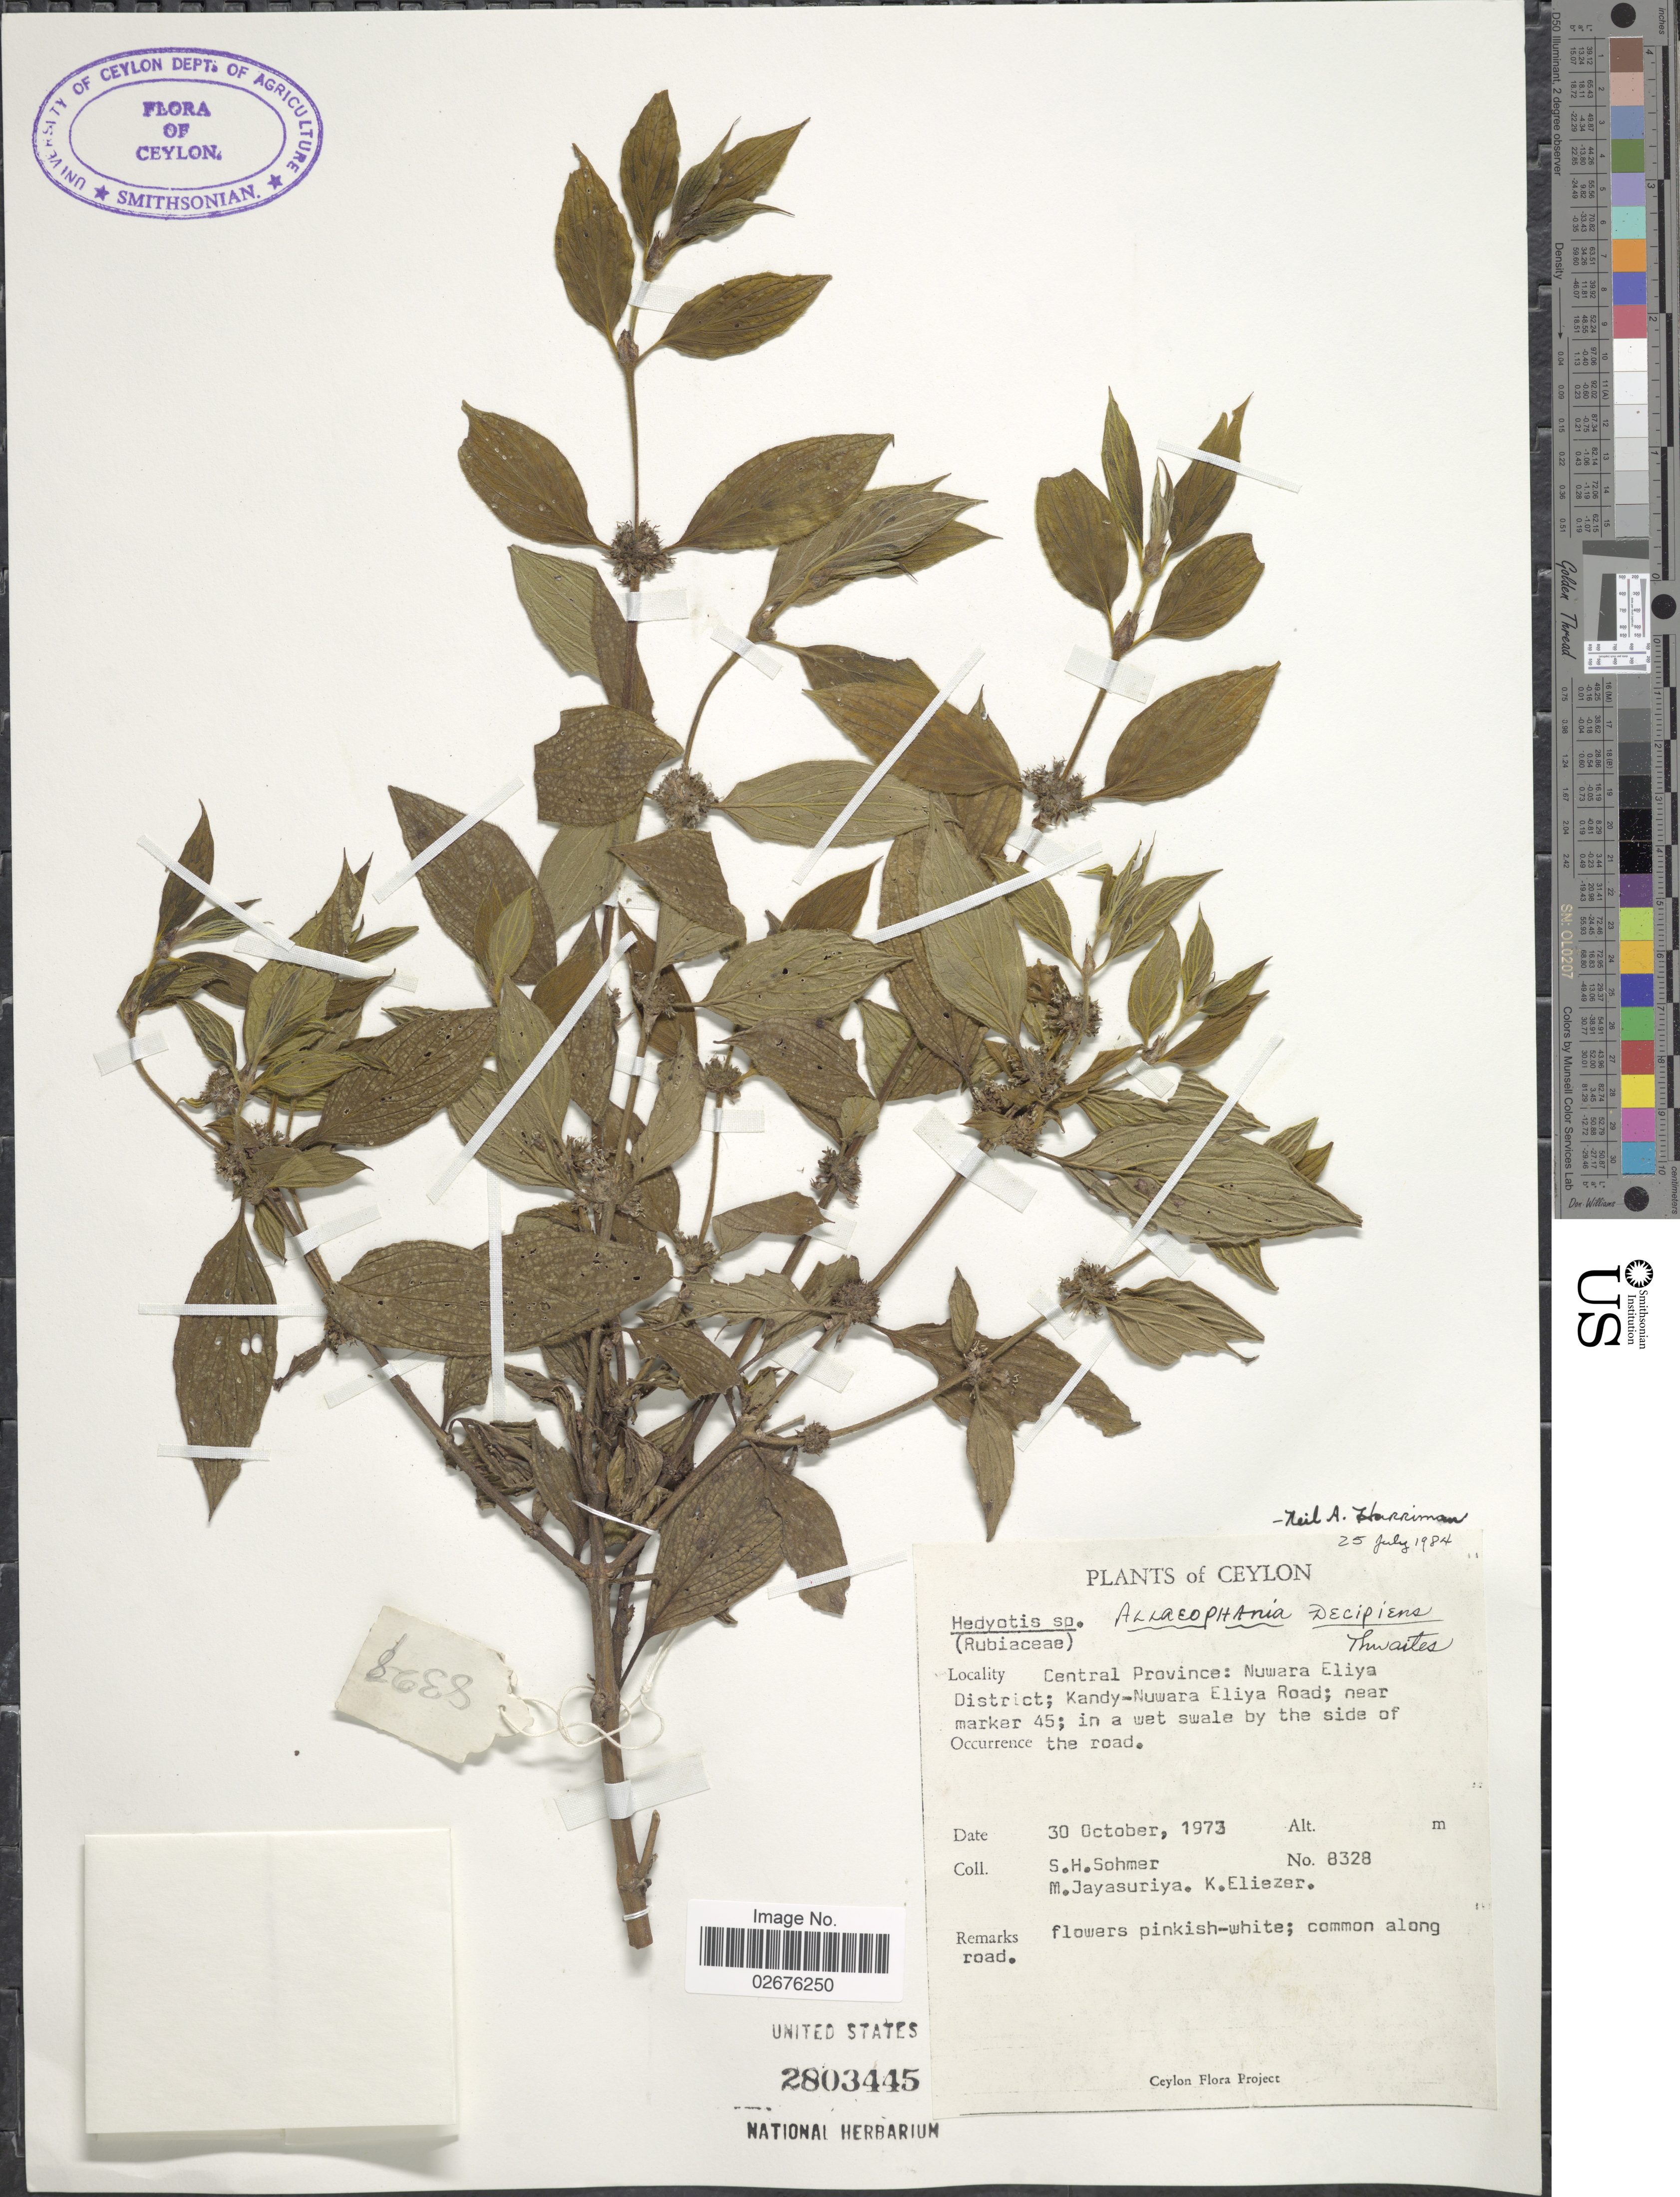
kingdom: Plantae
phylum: Tracheophyta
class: Magnoliopsida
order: Gentianales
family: Rubiaceae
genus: Allaeophania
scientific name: Allaeophania decipiens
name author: Thwaites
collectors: S. H. Sohmer, M. Jayasuriya & K. Eliezer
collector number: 8328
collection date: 1973-10-30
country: Sri Lanka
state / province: Central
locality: Ceylon. Central Province; Nuwara Eliya District; Kandy-Nuwara Eliya Road; near marker 45; in a wet swale by the side of the road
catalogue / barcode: US 2803445